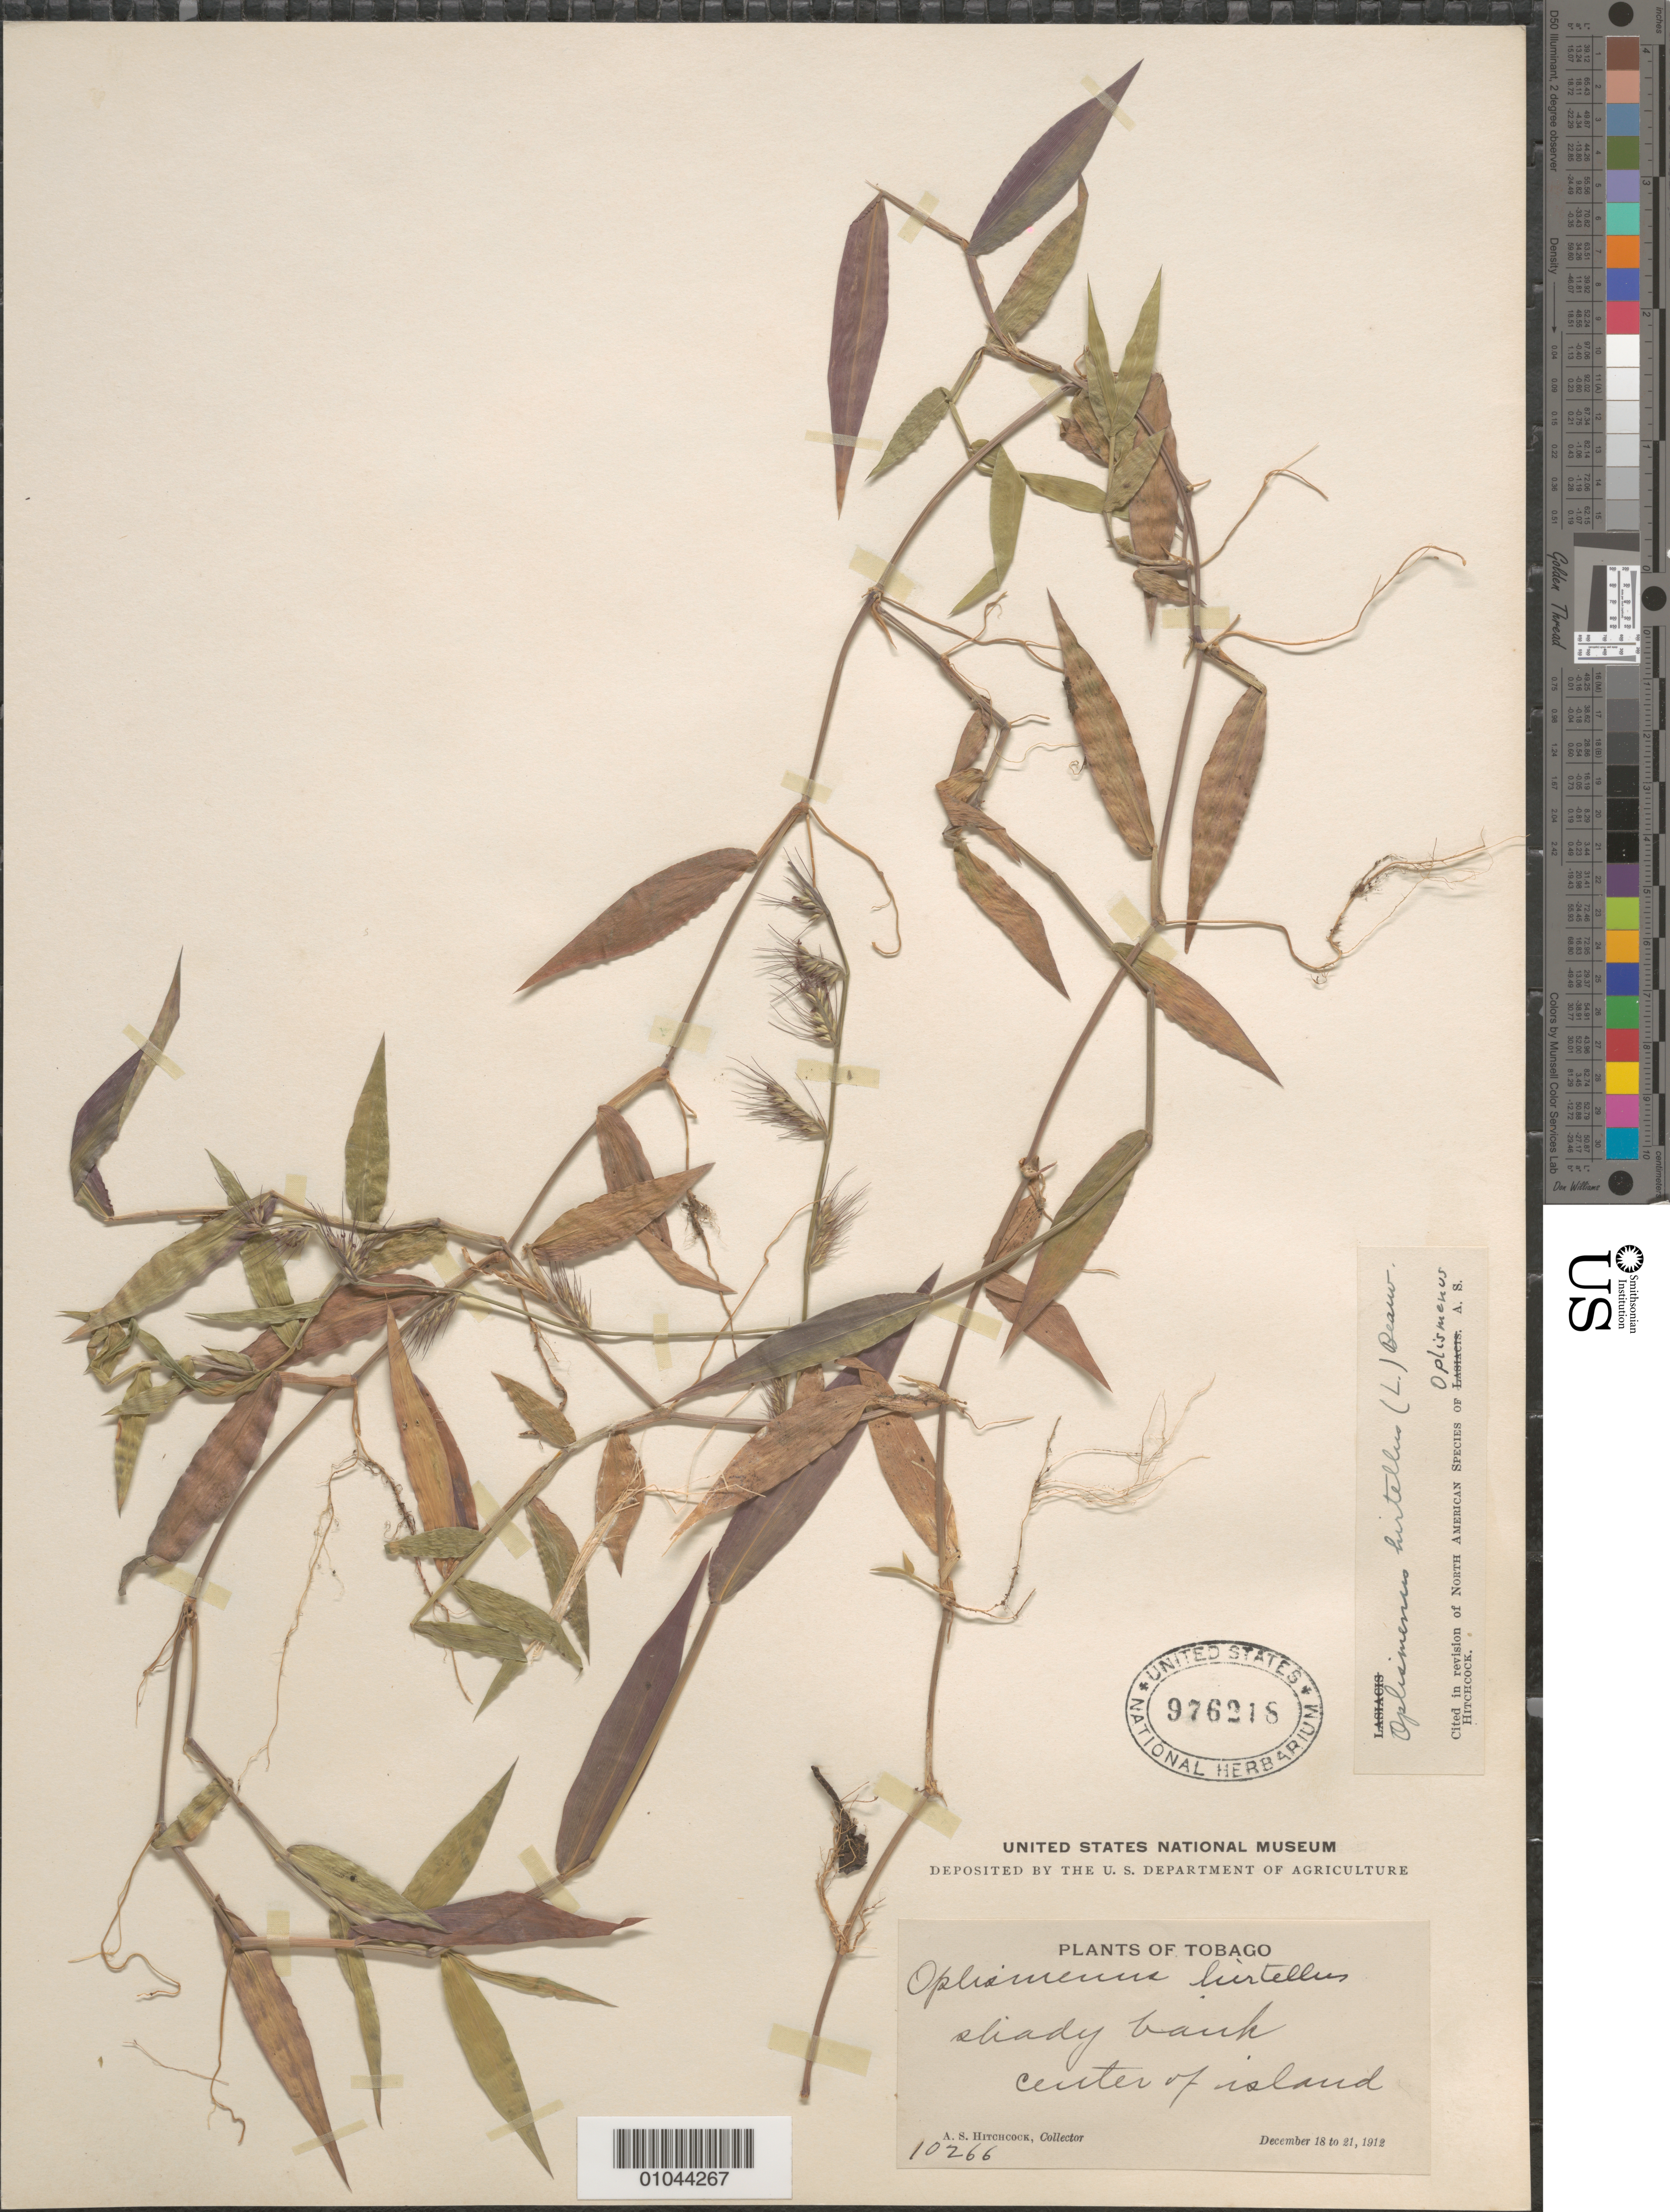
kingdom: Plantae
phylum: Tracheophyta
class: Liliopsida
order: Poales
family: Poaceae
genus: Oplismenus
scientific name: Oplismenus hirtellus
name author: (L.) P. Beauv.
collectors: A. S. Hitchcock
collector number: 10266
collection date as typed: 18 Dec 1912 to 21 Dec 1912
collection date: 1912-12-18/1912-12-21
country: Trinidad and Tobago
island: Tobago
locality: Center of the island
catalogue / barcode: US 976218